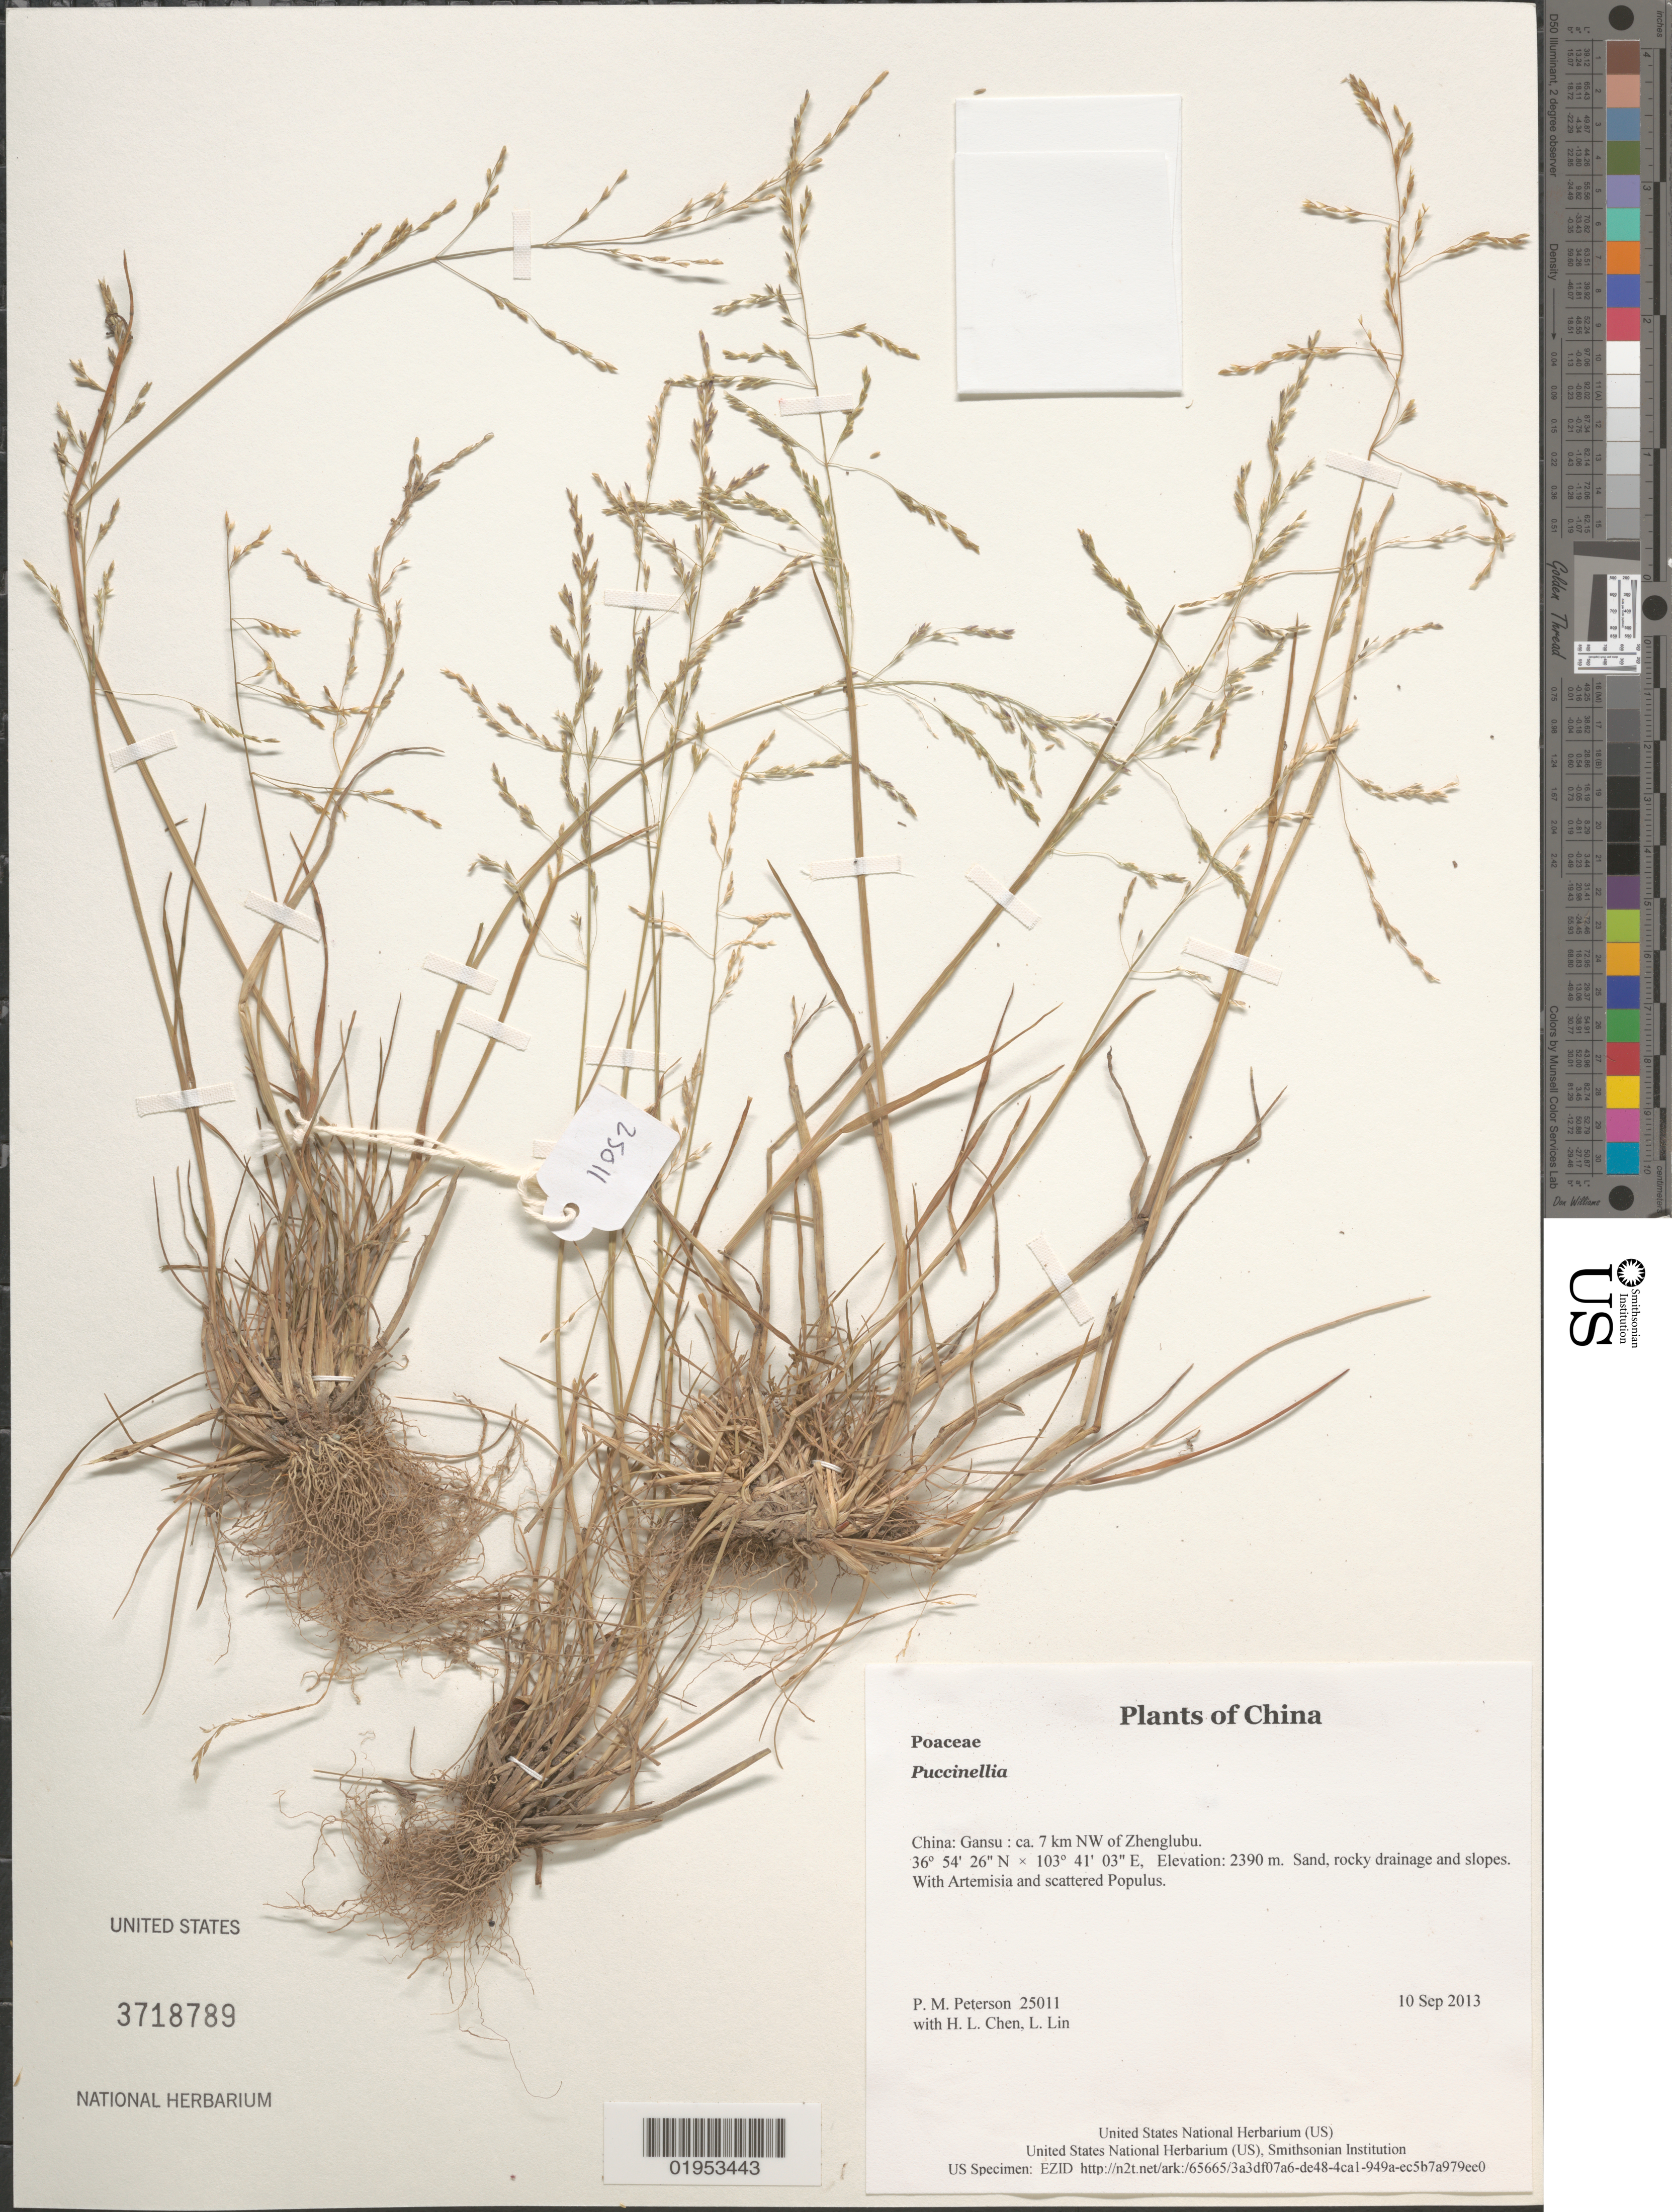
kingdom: Plantae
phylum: Tracheophyta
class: Liliopsida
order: Poales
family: Poaceae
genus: Puccinellia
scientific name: Puccinellia hauptiana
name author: (Trin. ex V.I. Krecz.) Kitag.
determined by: Soreng, Robert J., Research Associate (BOT), Smithsonian Institution - National Museum of Natural History (UNITED STATES)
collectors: P. M. Peterson, H. L. Chen & L. Lin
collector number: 25011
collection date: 2013-09-10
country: China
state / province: Gansu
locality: ca. 7 km NW of Zhenglubu.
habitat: Sand, rocky drainage and slopes.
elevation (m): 2390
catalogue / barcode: US 3718789